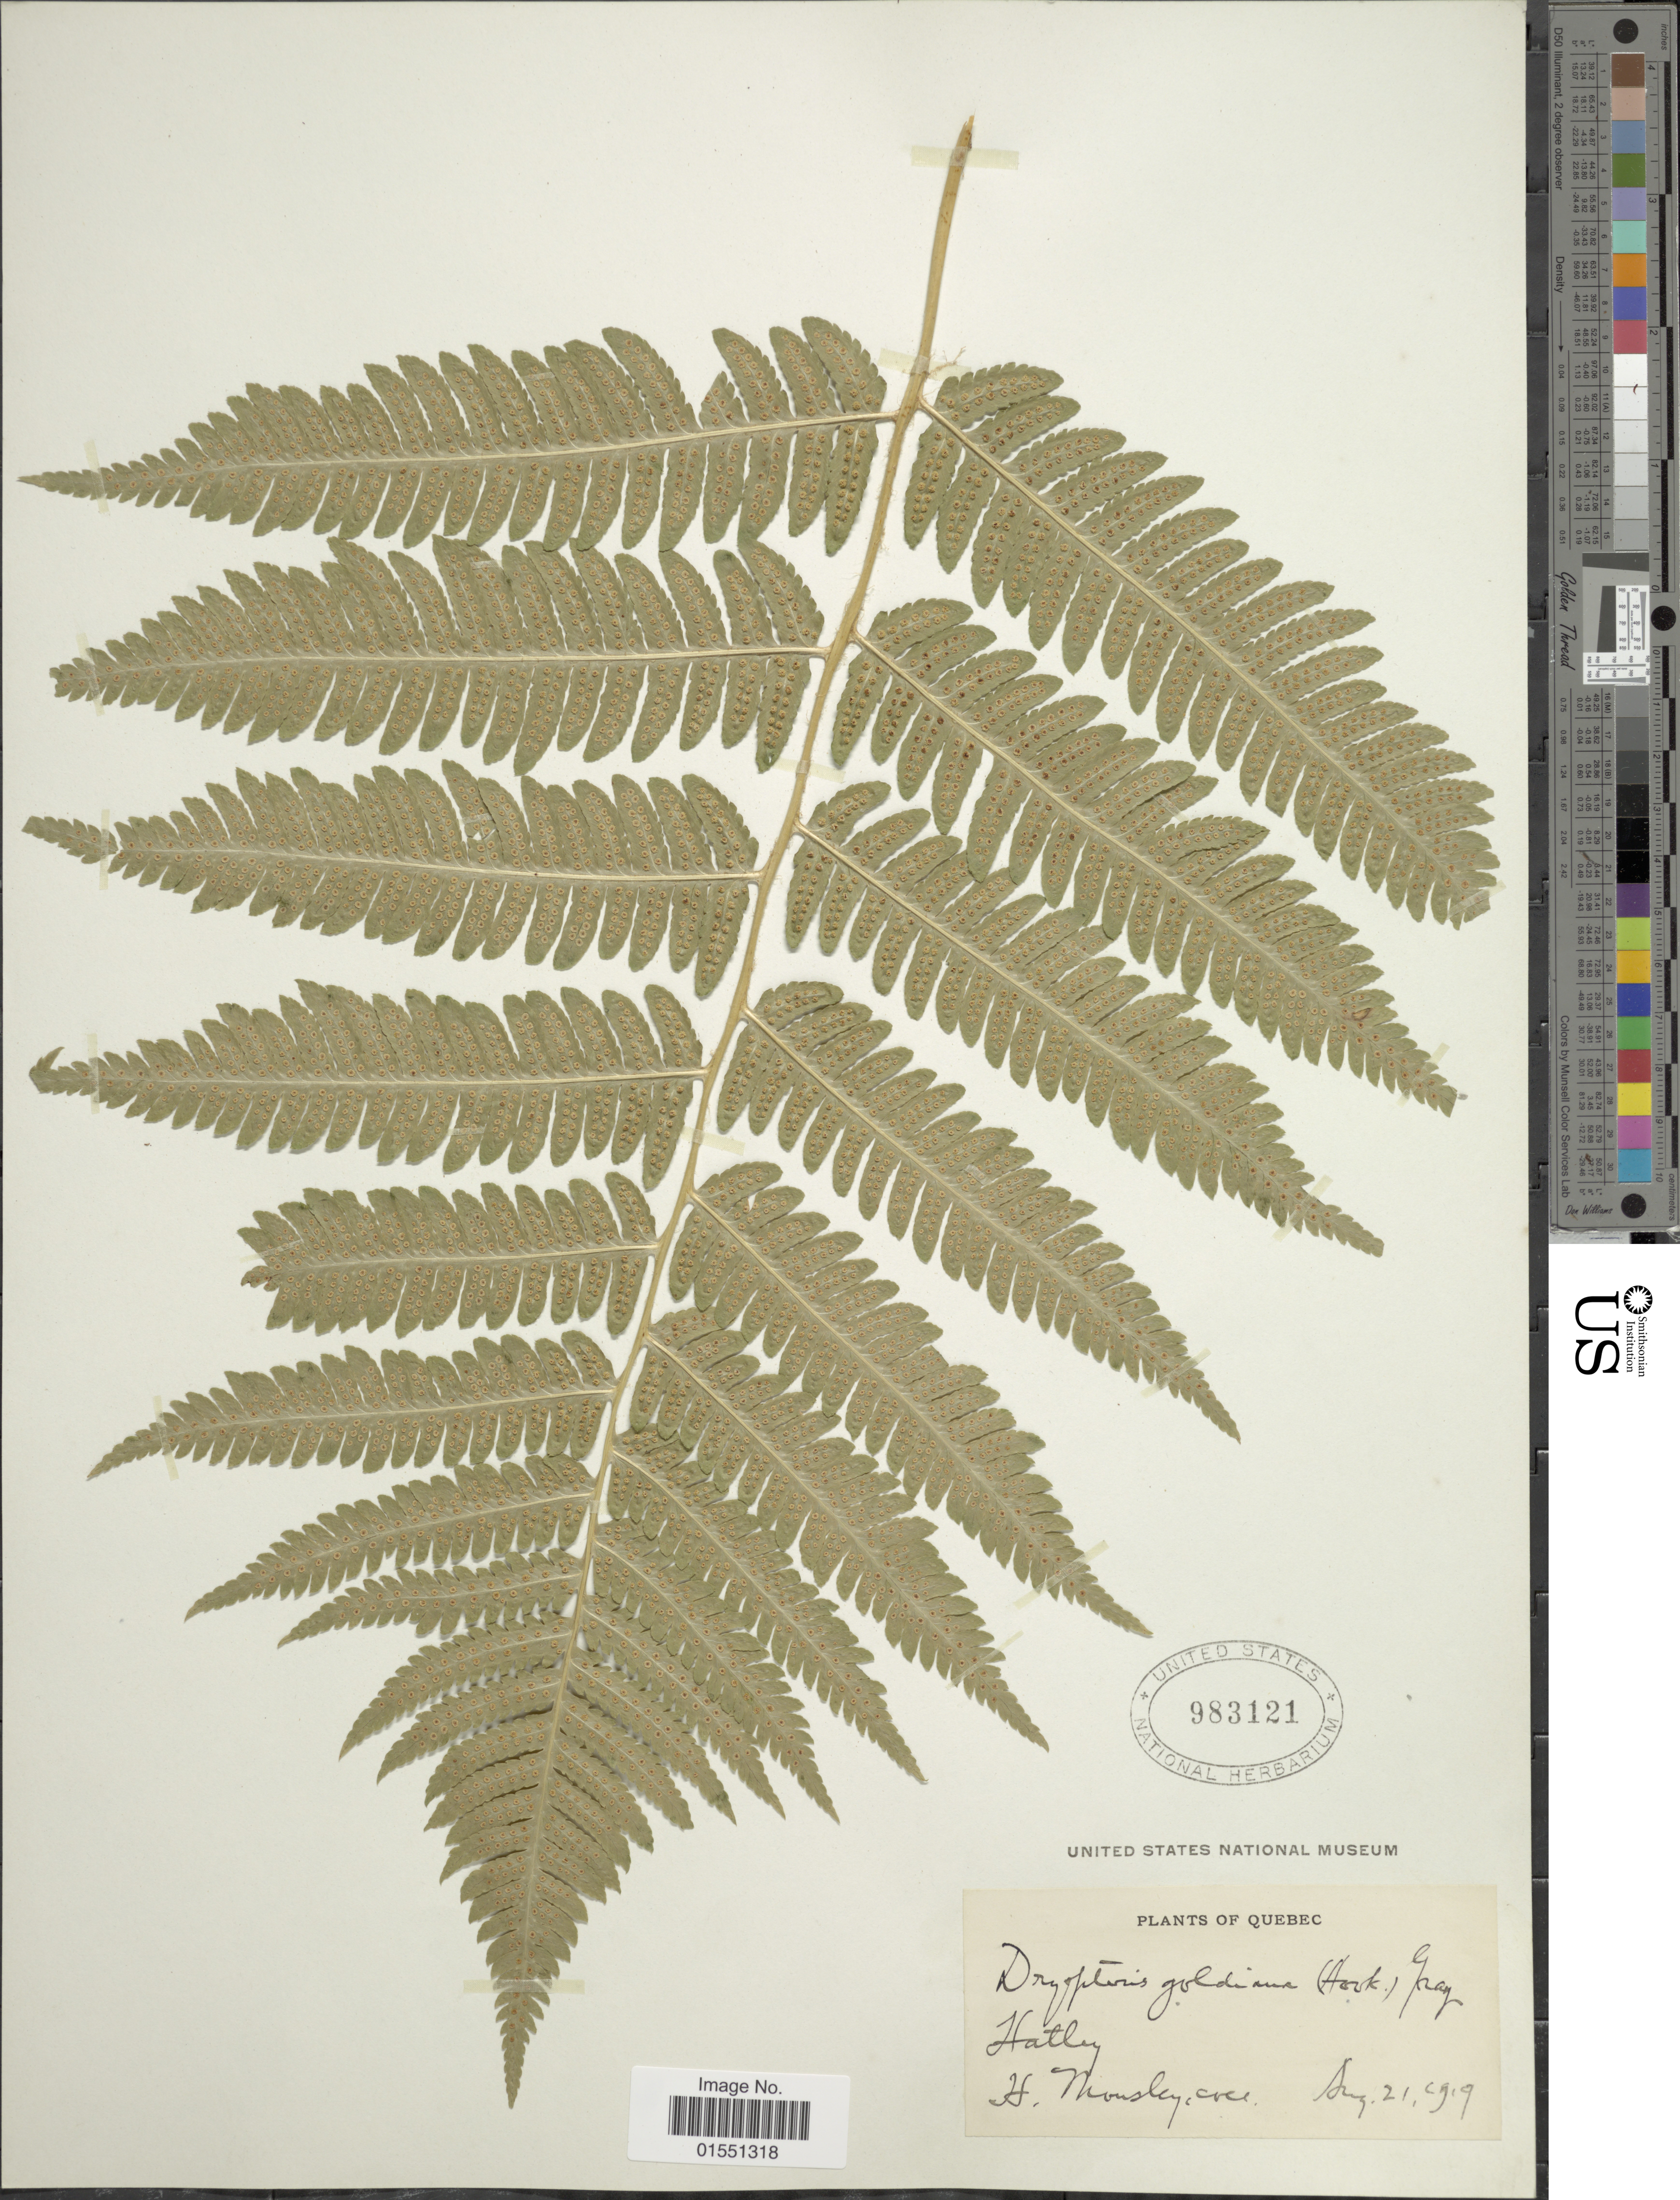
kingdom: Plantae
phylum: Tracheophyta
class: Polypodiopsida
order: Polypodiales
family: Dryopteridaceae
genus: Dryopteris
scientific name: Dryopteris goldiana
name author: (Hook. ex Goldie) A. Gray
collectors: H. Monsley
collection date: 1919-08-21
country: Canada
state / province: Quebec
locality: Hatley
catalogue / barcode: US 983121